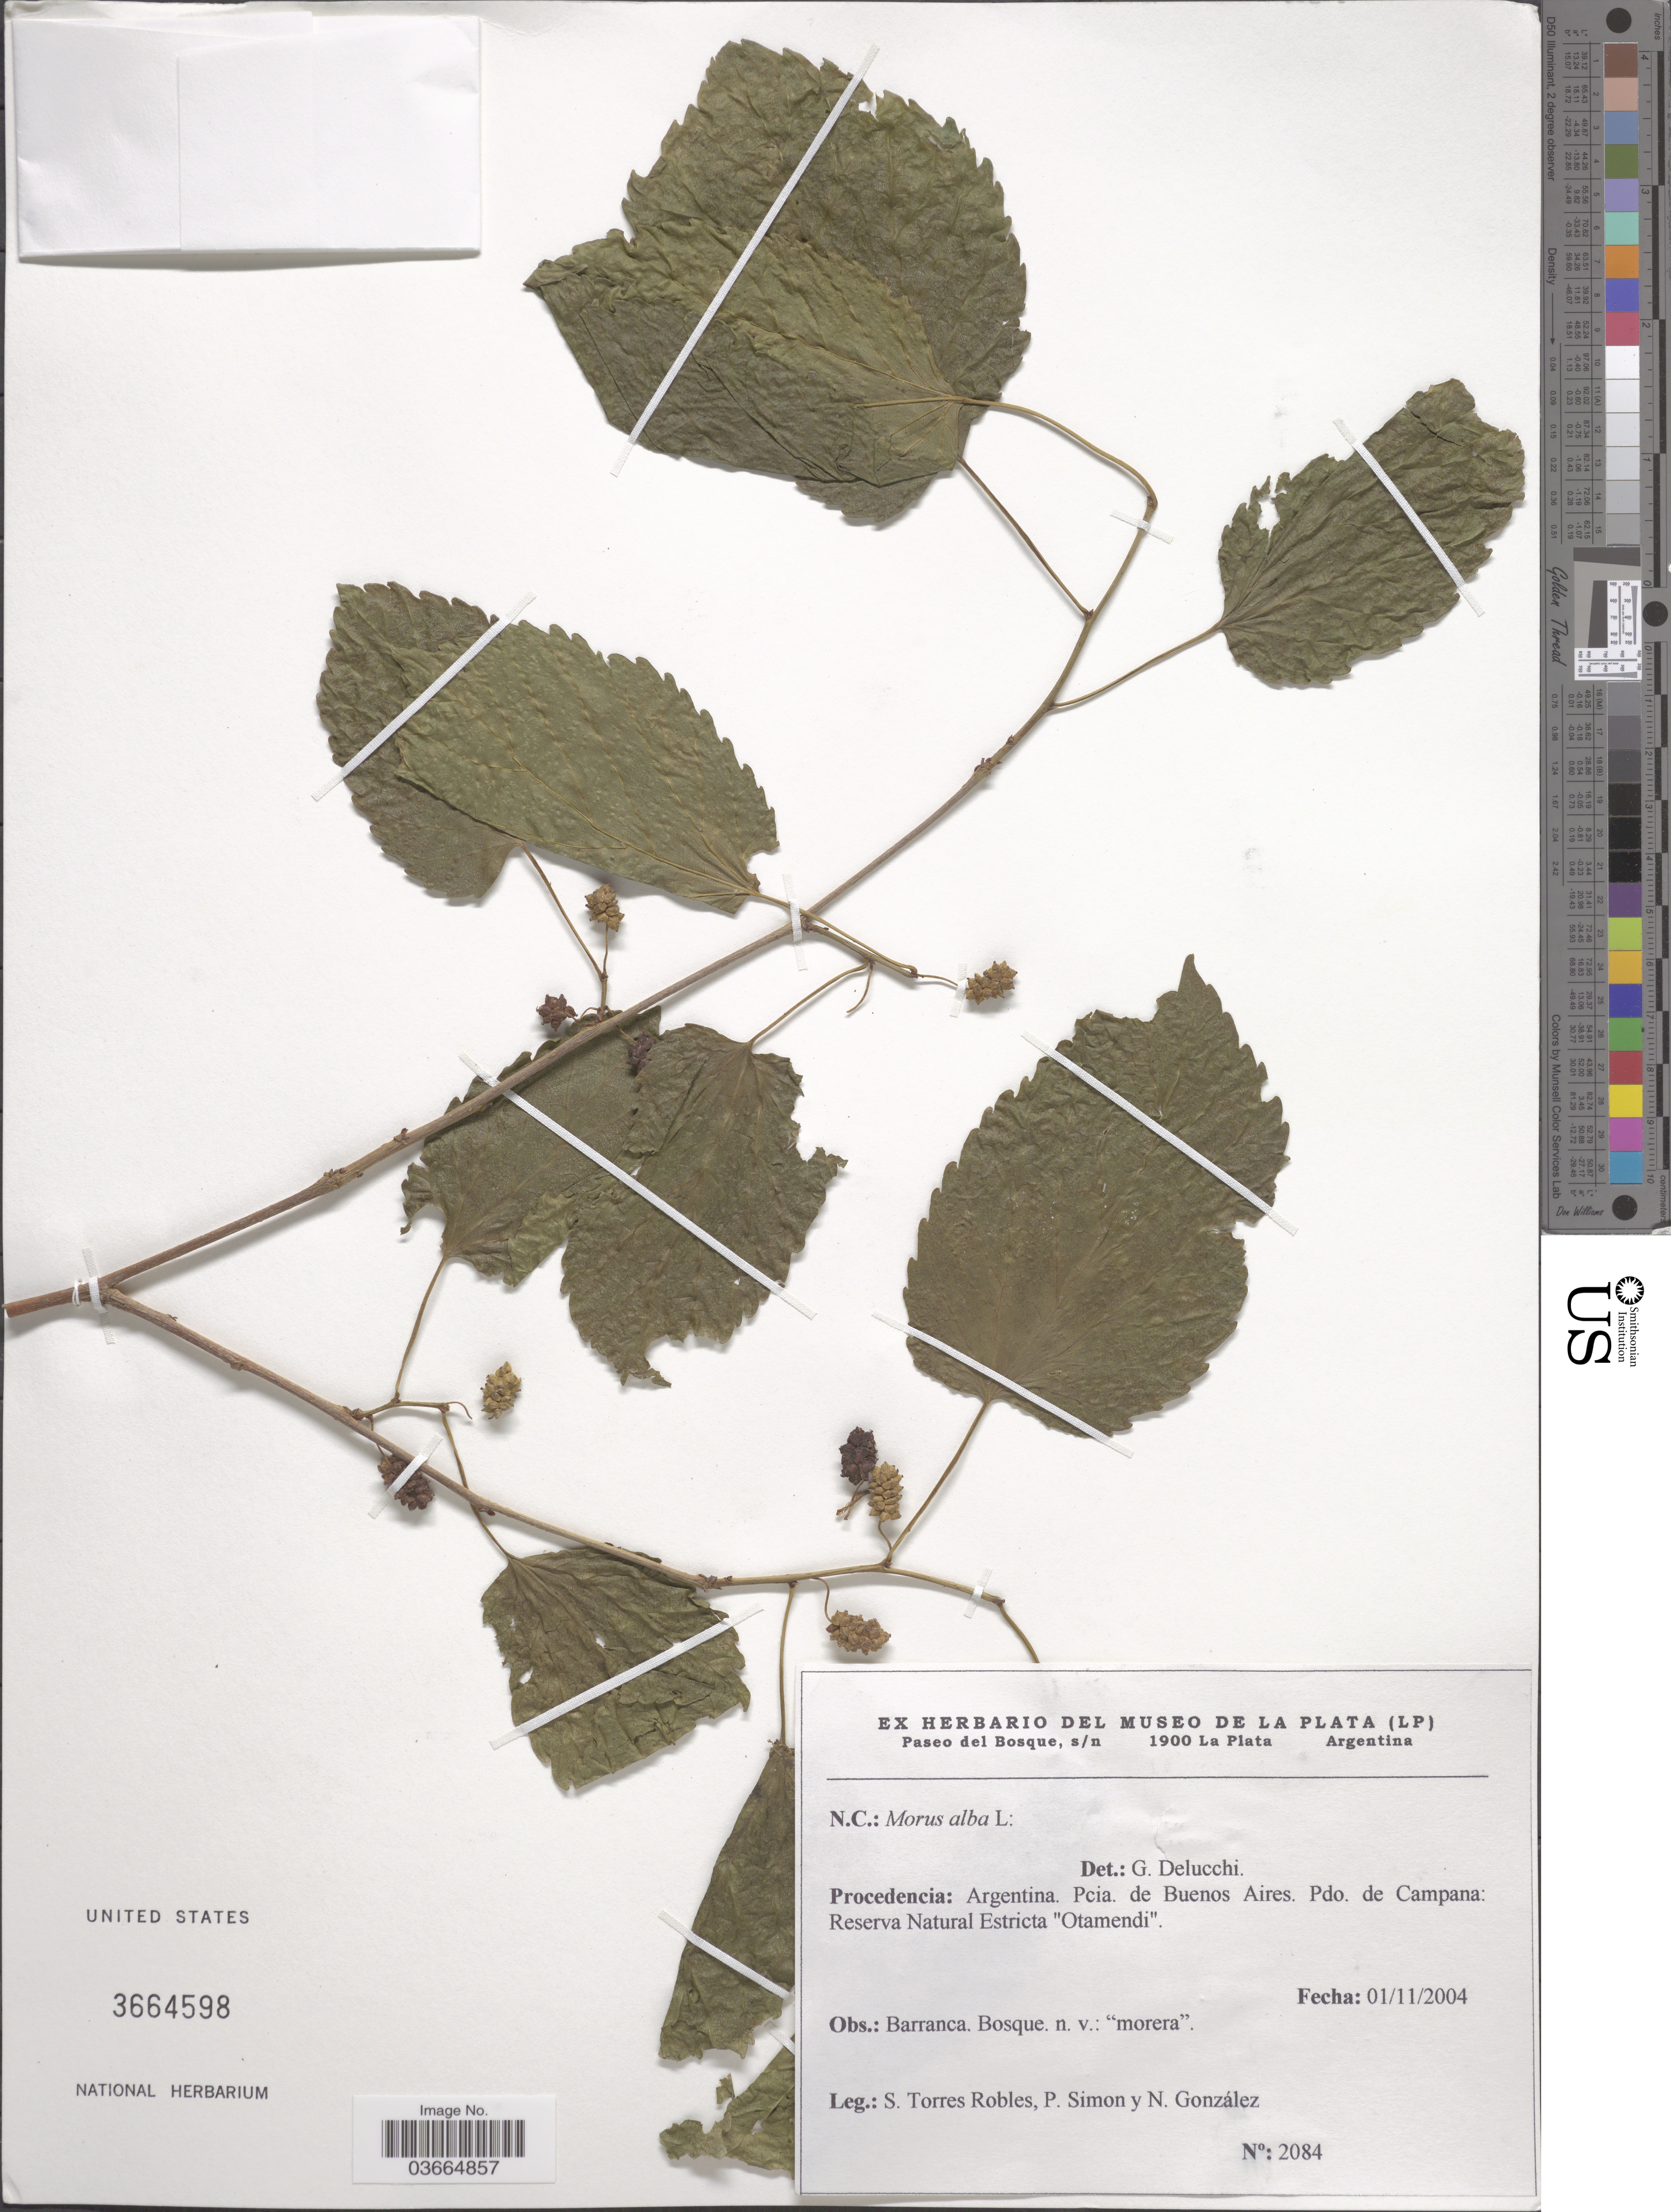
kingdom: Plantae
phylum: Tracheophyta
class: Magnoliopsida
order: Rosales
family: Moraceae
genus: Morus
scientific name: Morus alba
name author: L.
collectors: S. Torres Robles, P. Simon & N. Gonzalez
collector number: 2084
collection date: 2004-11-01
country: Argentina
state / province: Buenos Aires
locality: Procedencia: Argentina. Pcia. de Buenos Aires. Pdo. de Campana: Reserva Natural Estricta "Otamendi".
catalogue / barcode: US 3664598